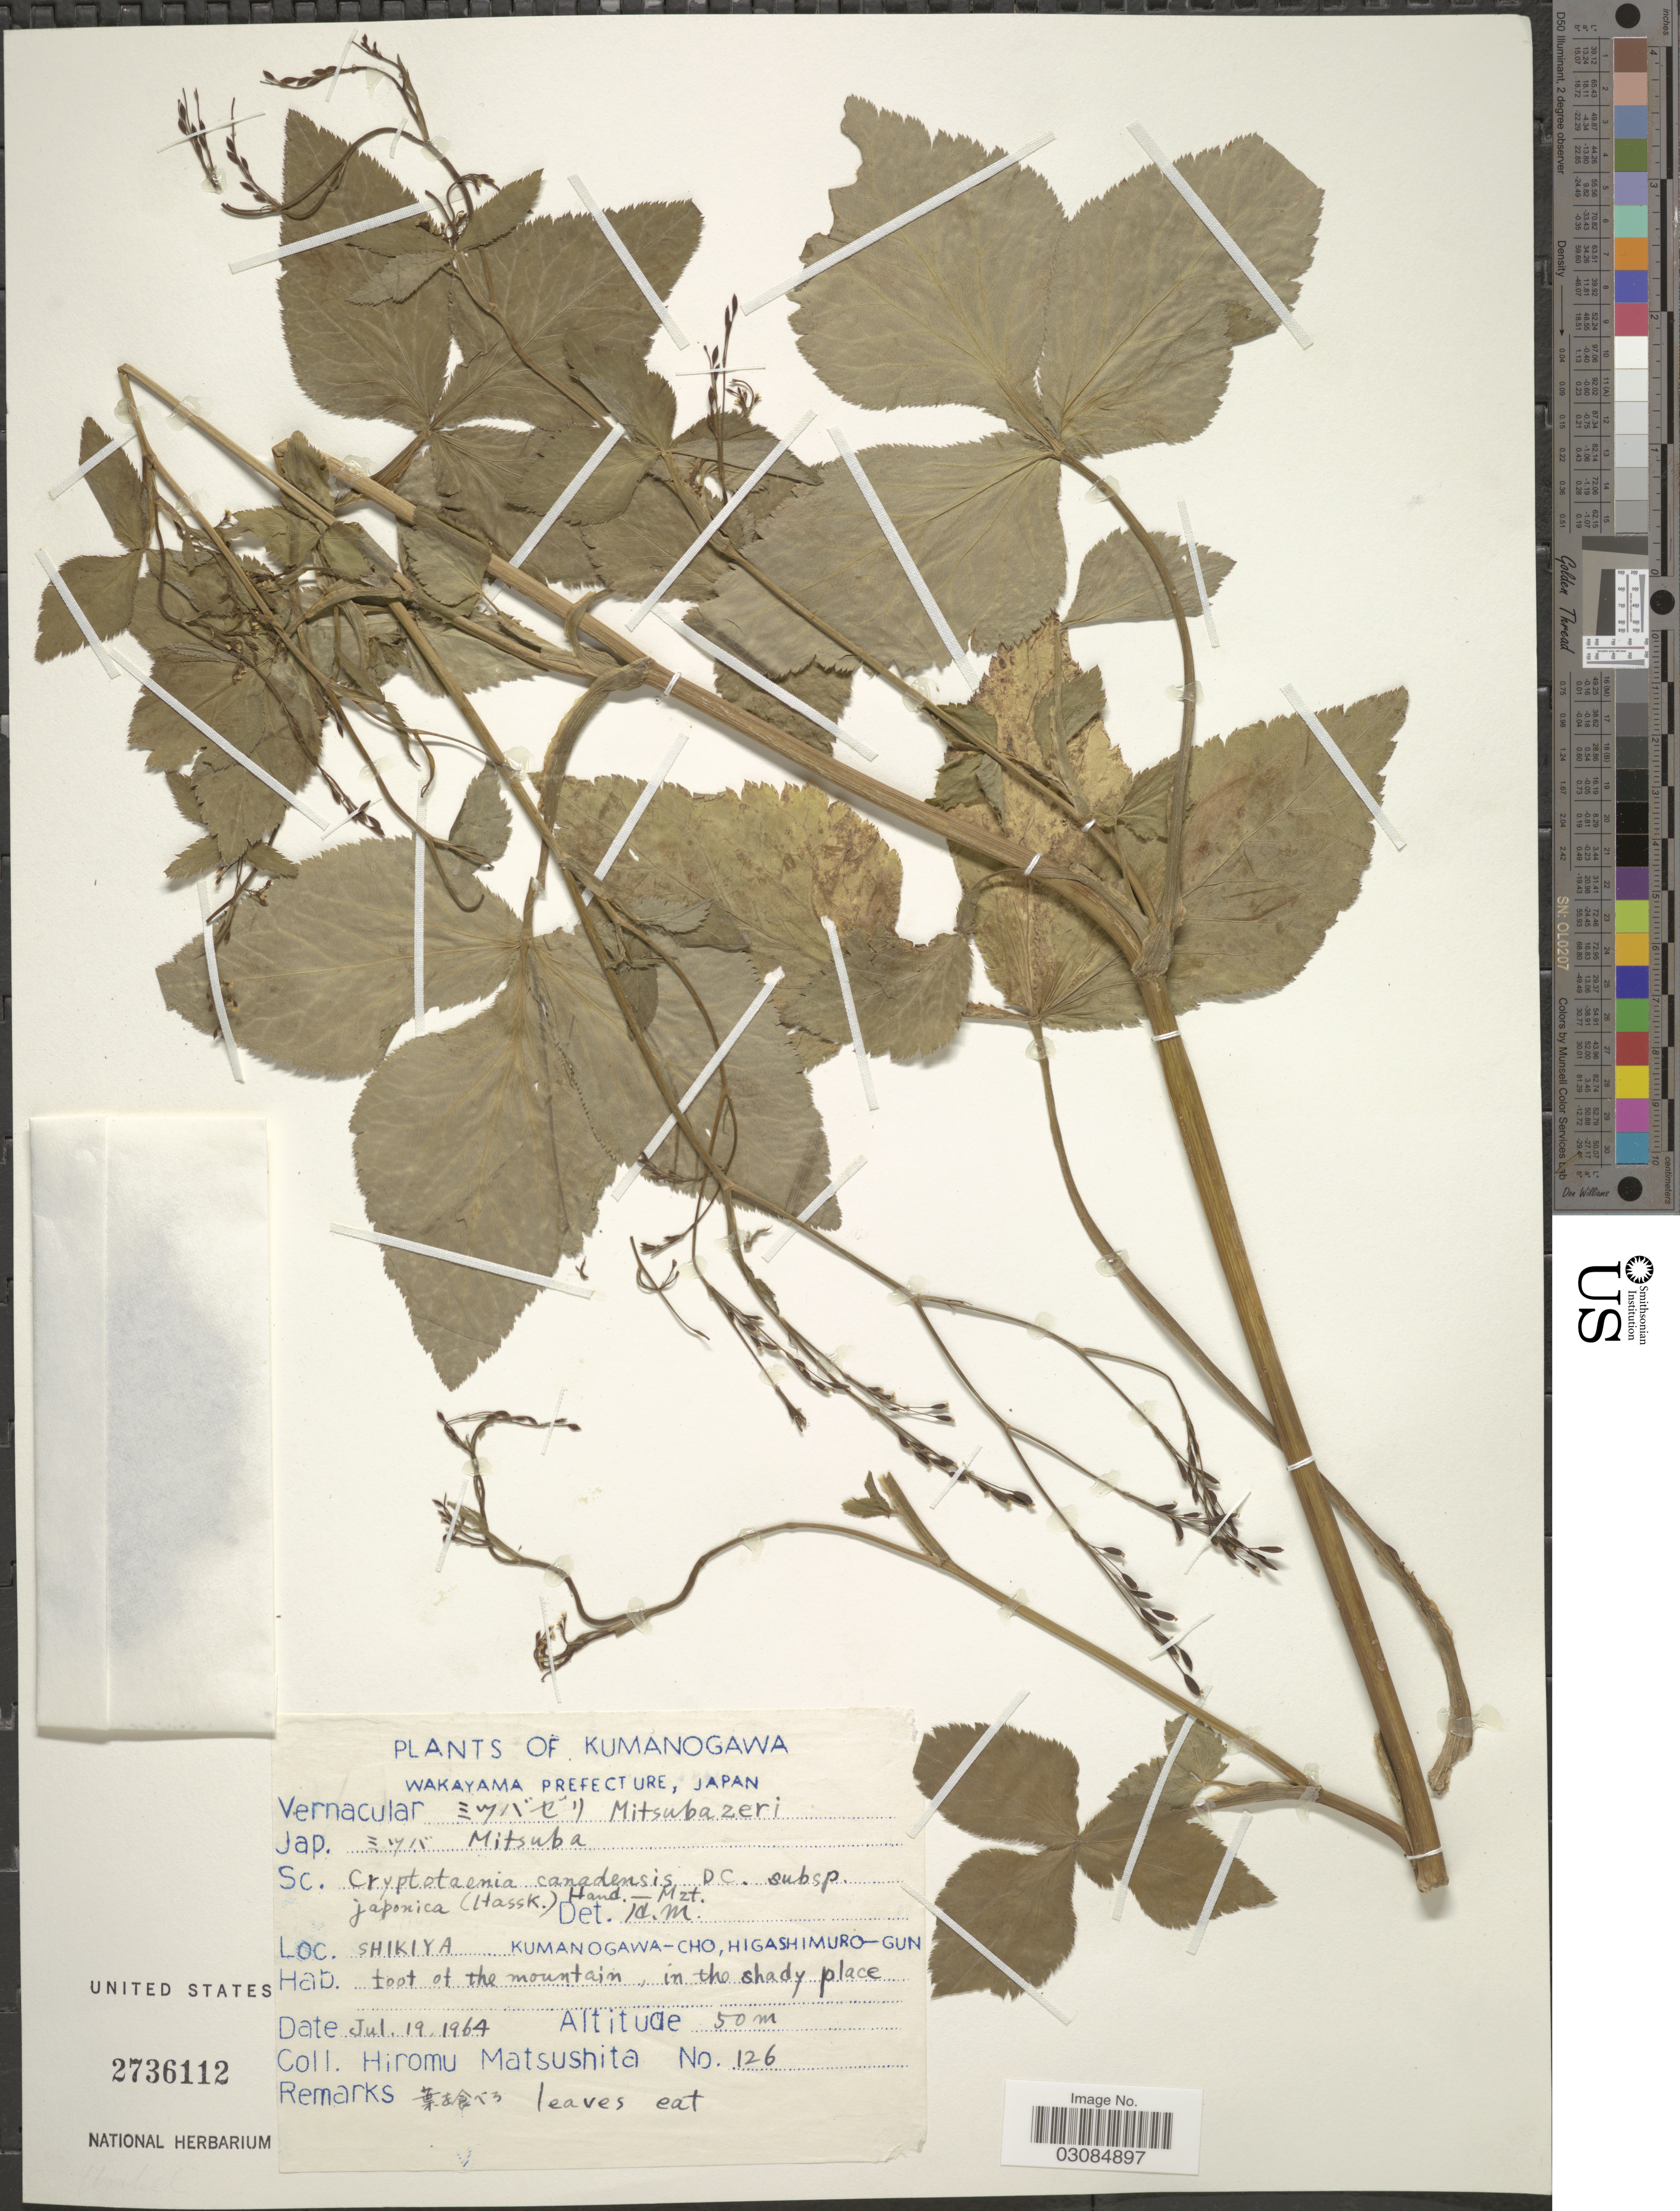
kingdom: Plantae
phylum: Tracheophyta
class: Magnoliopsida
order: Apiales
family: Apiaceae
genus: Cryptotaenia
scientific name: Cryptotaenia canadensis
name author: (L.) DC.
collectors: H. Matsushita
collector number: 126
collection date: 1964-07-19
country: Japan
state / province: Wakayama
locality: Kumanogawa. Wakayama Prefecture. Shikiya. Kumanogawa-Cho, Higashimuro-Gun.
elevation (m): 50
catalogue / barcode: US 2736112